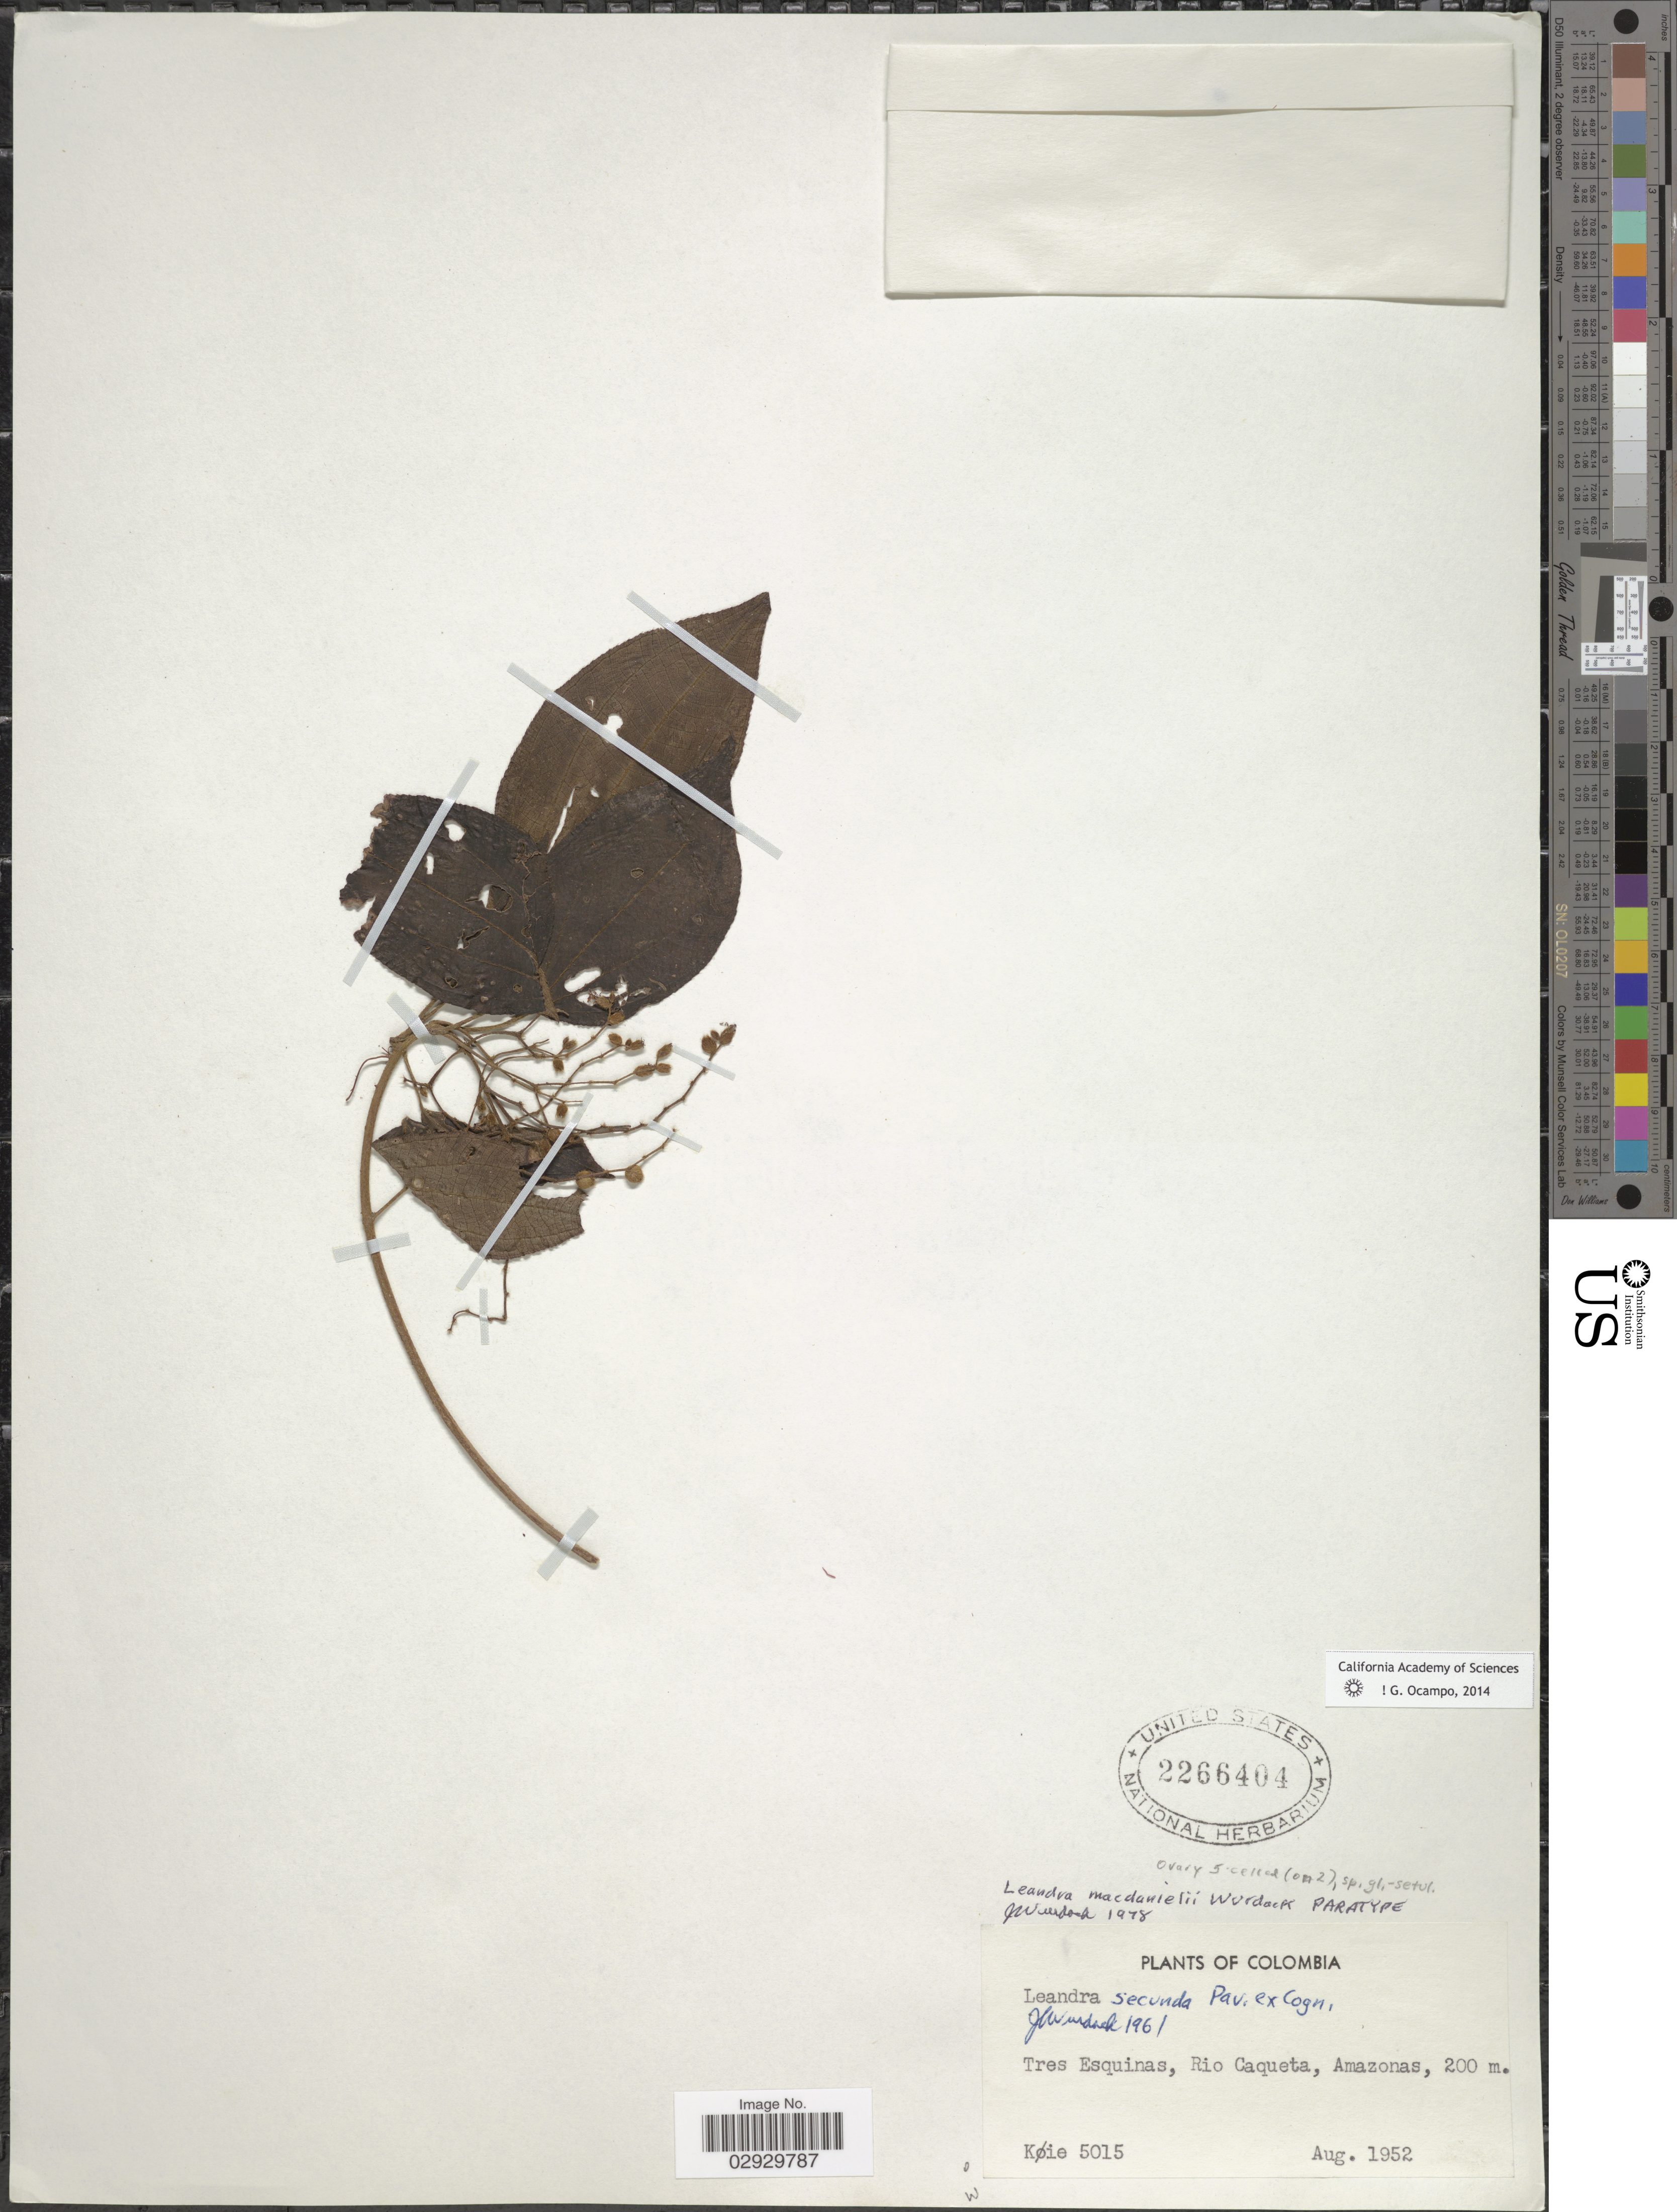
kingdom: Plantae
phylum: Tracheophyta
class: Magnoliopsida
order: Myrtales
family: Melastomataceae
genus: Leandra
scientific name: Leandra macdanielii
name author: Wurdack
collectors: Køie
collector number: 5015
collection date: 1952-08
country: Colombia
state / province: Amazônas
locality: Tres Esquinas, Rio Caqueta.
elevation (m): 200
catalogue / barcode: US 2266404